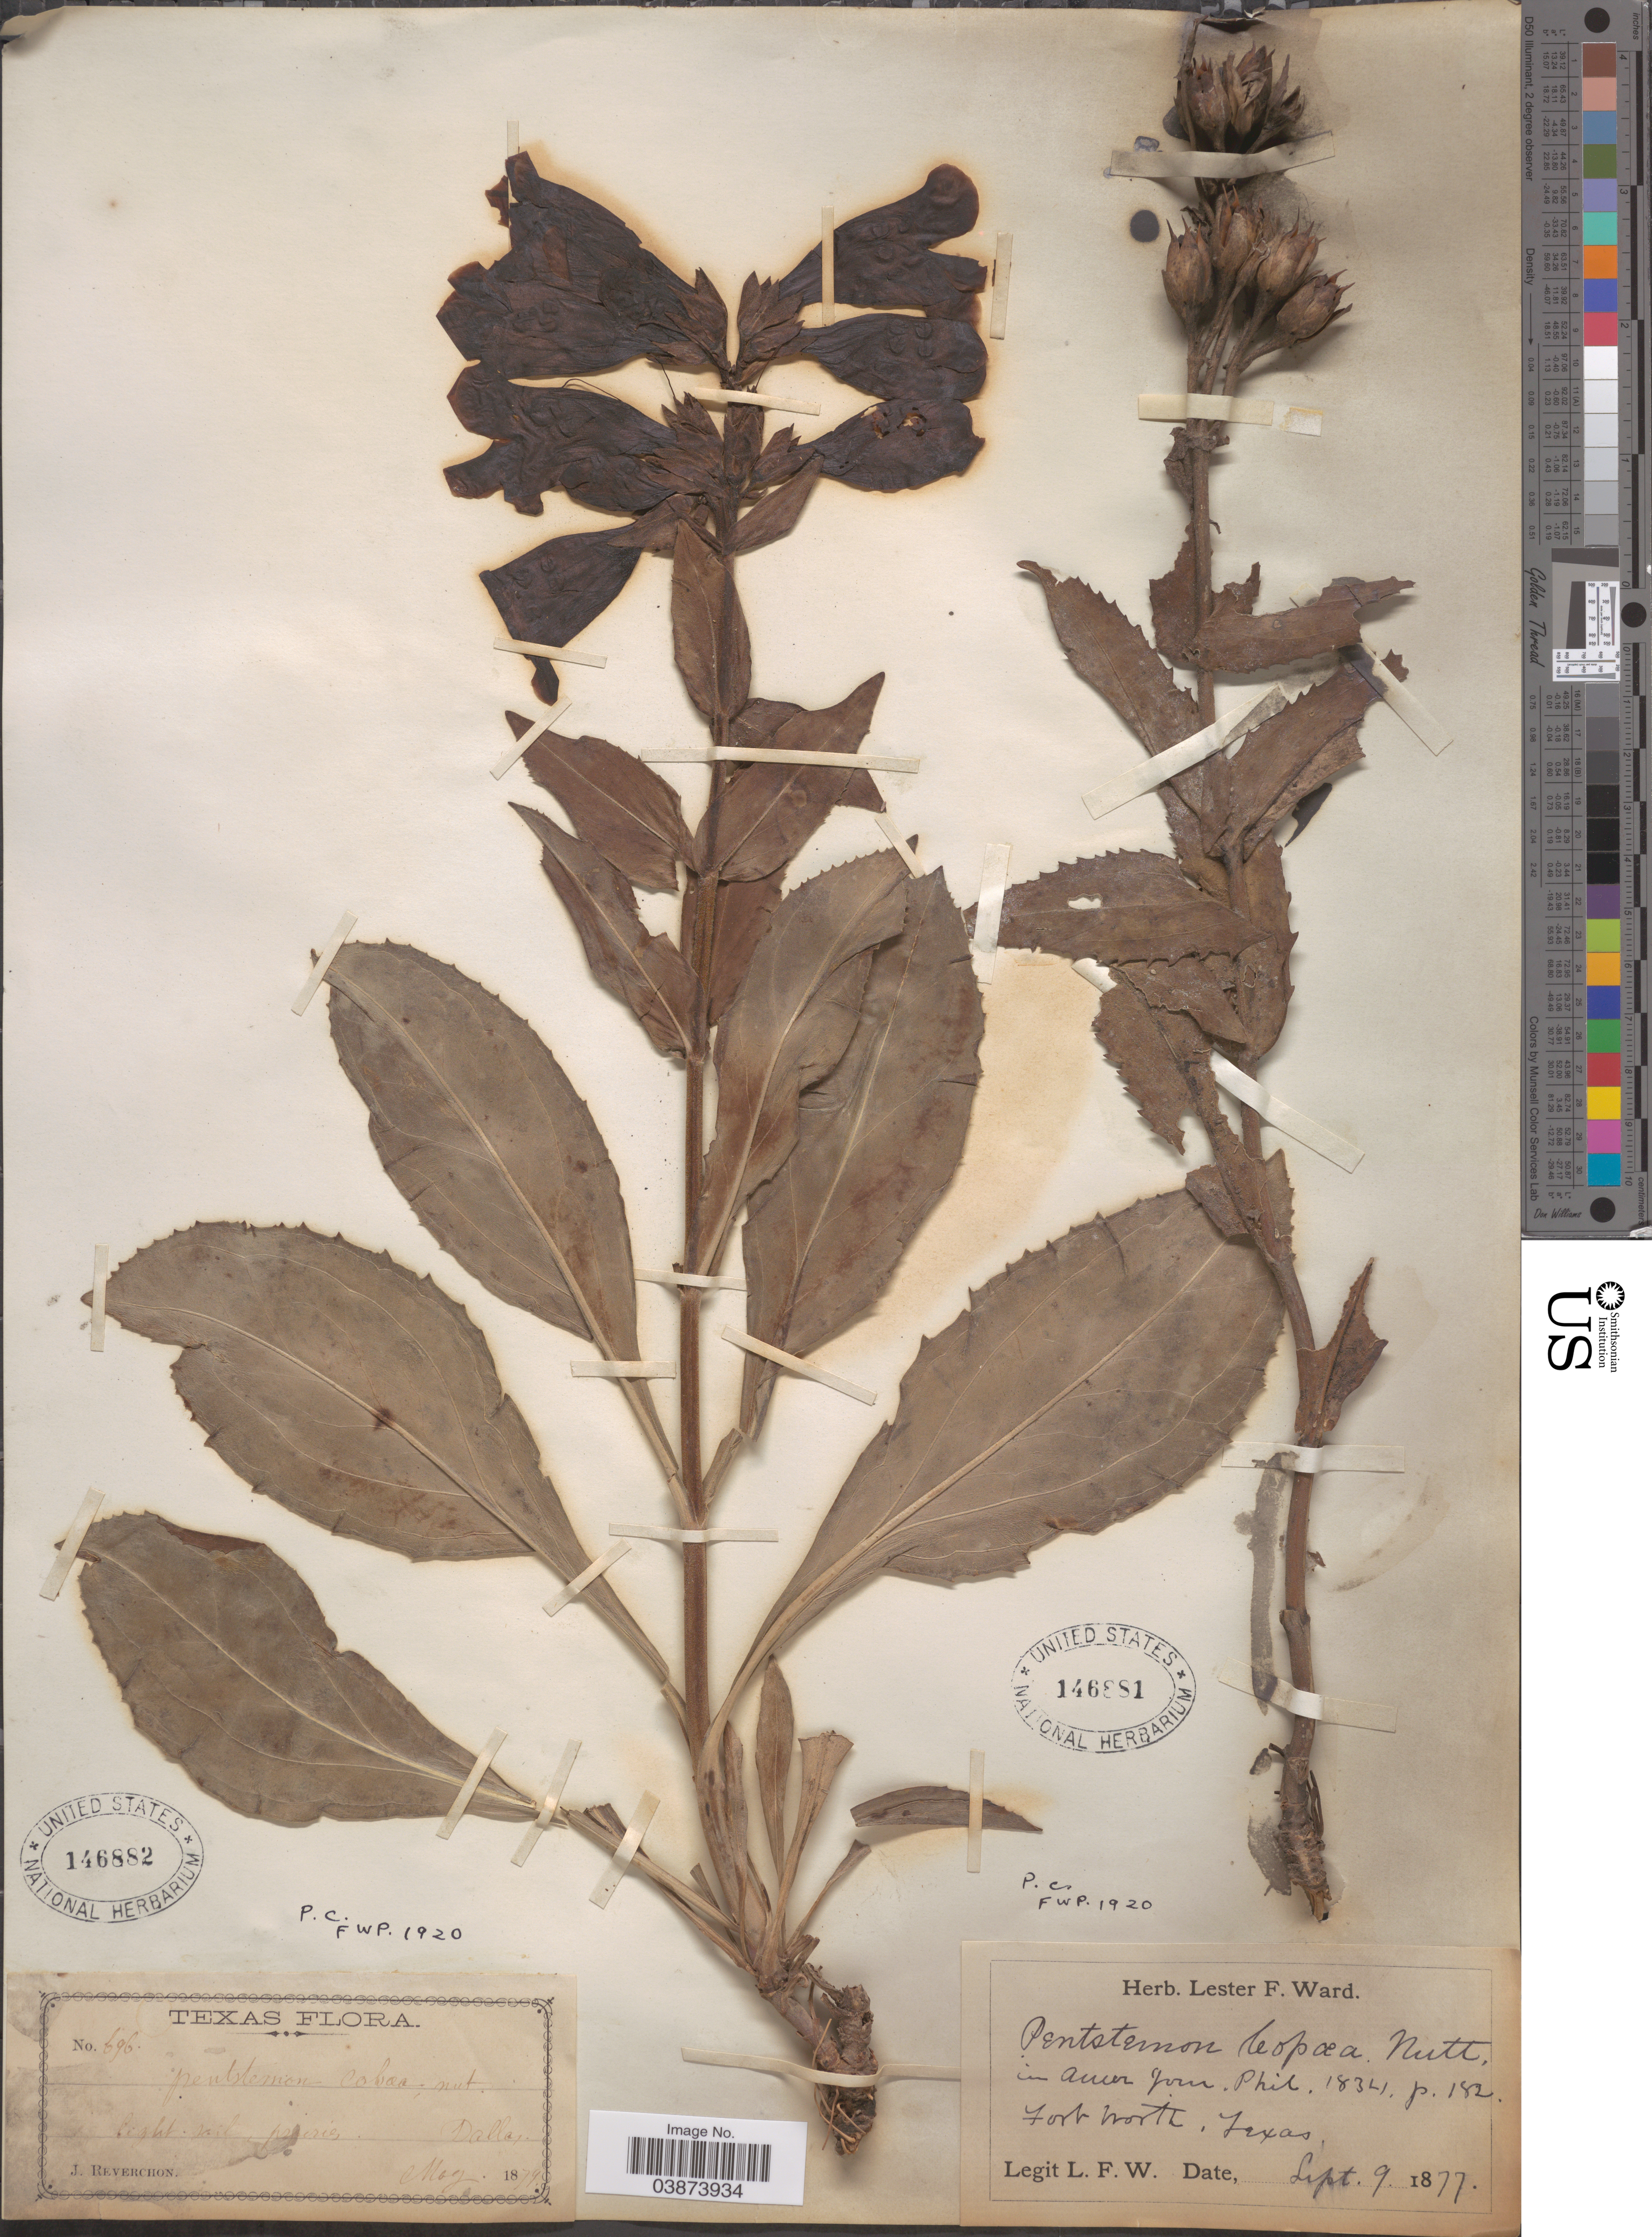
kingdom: Plantae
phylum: Tracheophyta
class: Magnoliopsida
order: Lamiales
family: Plantaginaceae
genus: Penstemon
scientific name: Penstemon cobaea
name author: (Nutt.)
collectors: L. F. Ward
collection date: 1877-09-09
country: United States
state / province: Texas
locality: Fort Worth.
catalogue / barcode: US 146881-2